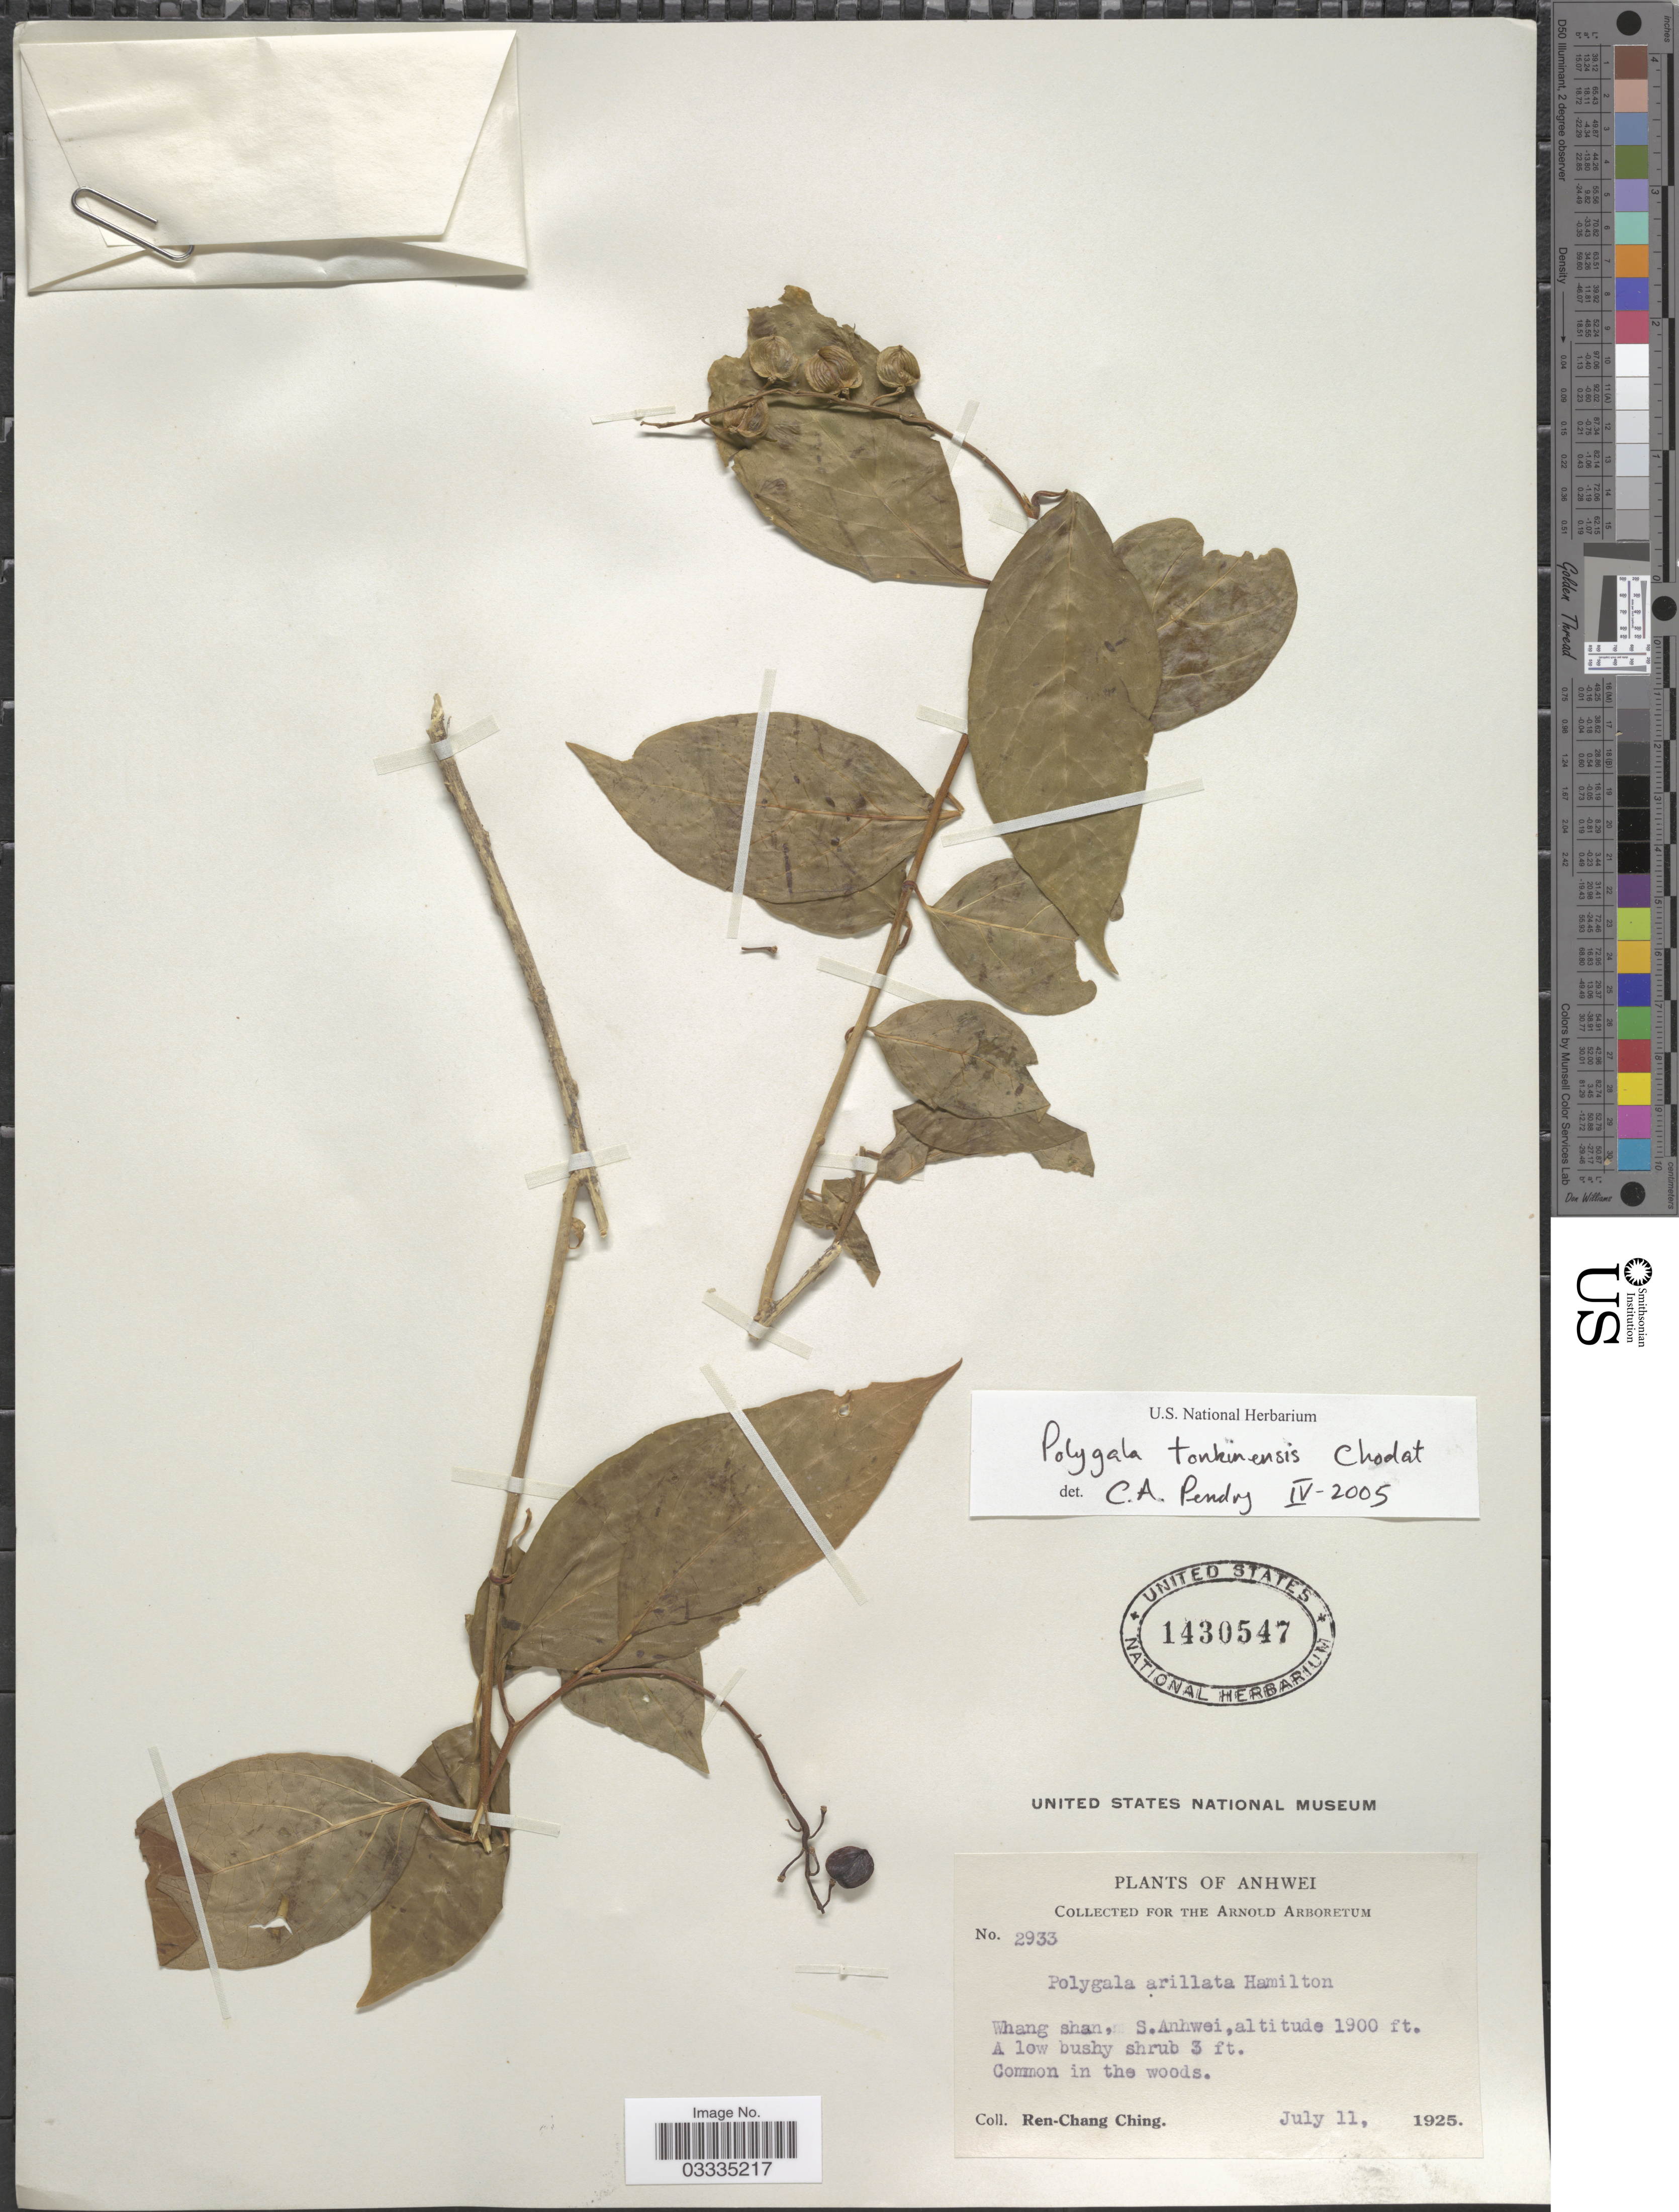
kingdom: Plantae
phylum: Tracheophyta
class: Magnoliopsida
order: Fabales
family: Polygalaceae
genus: Polygala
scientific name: Polygala tonkinensis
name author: Chodat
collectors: R. C. Ching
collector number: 2933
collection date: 1925-07-11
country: China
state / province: Anhui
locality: Anhwei. Whang shan, S.Anhwei.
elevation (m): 579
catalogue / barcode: US 1430547